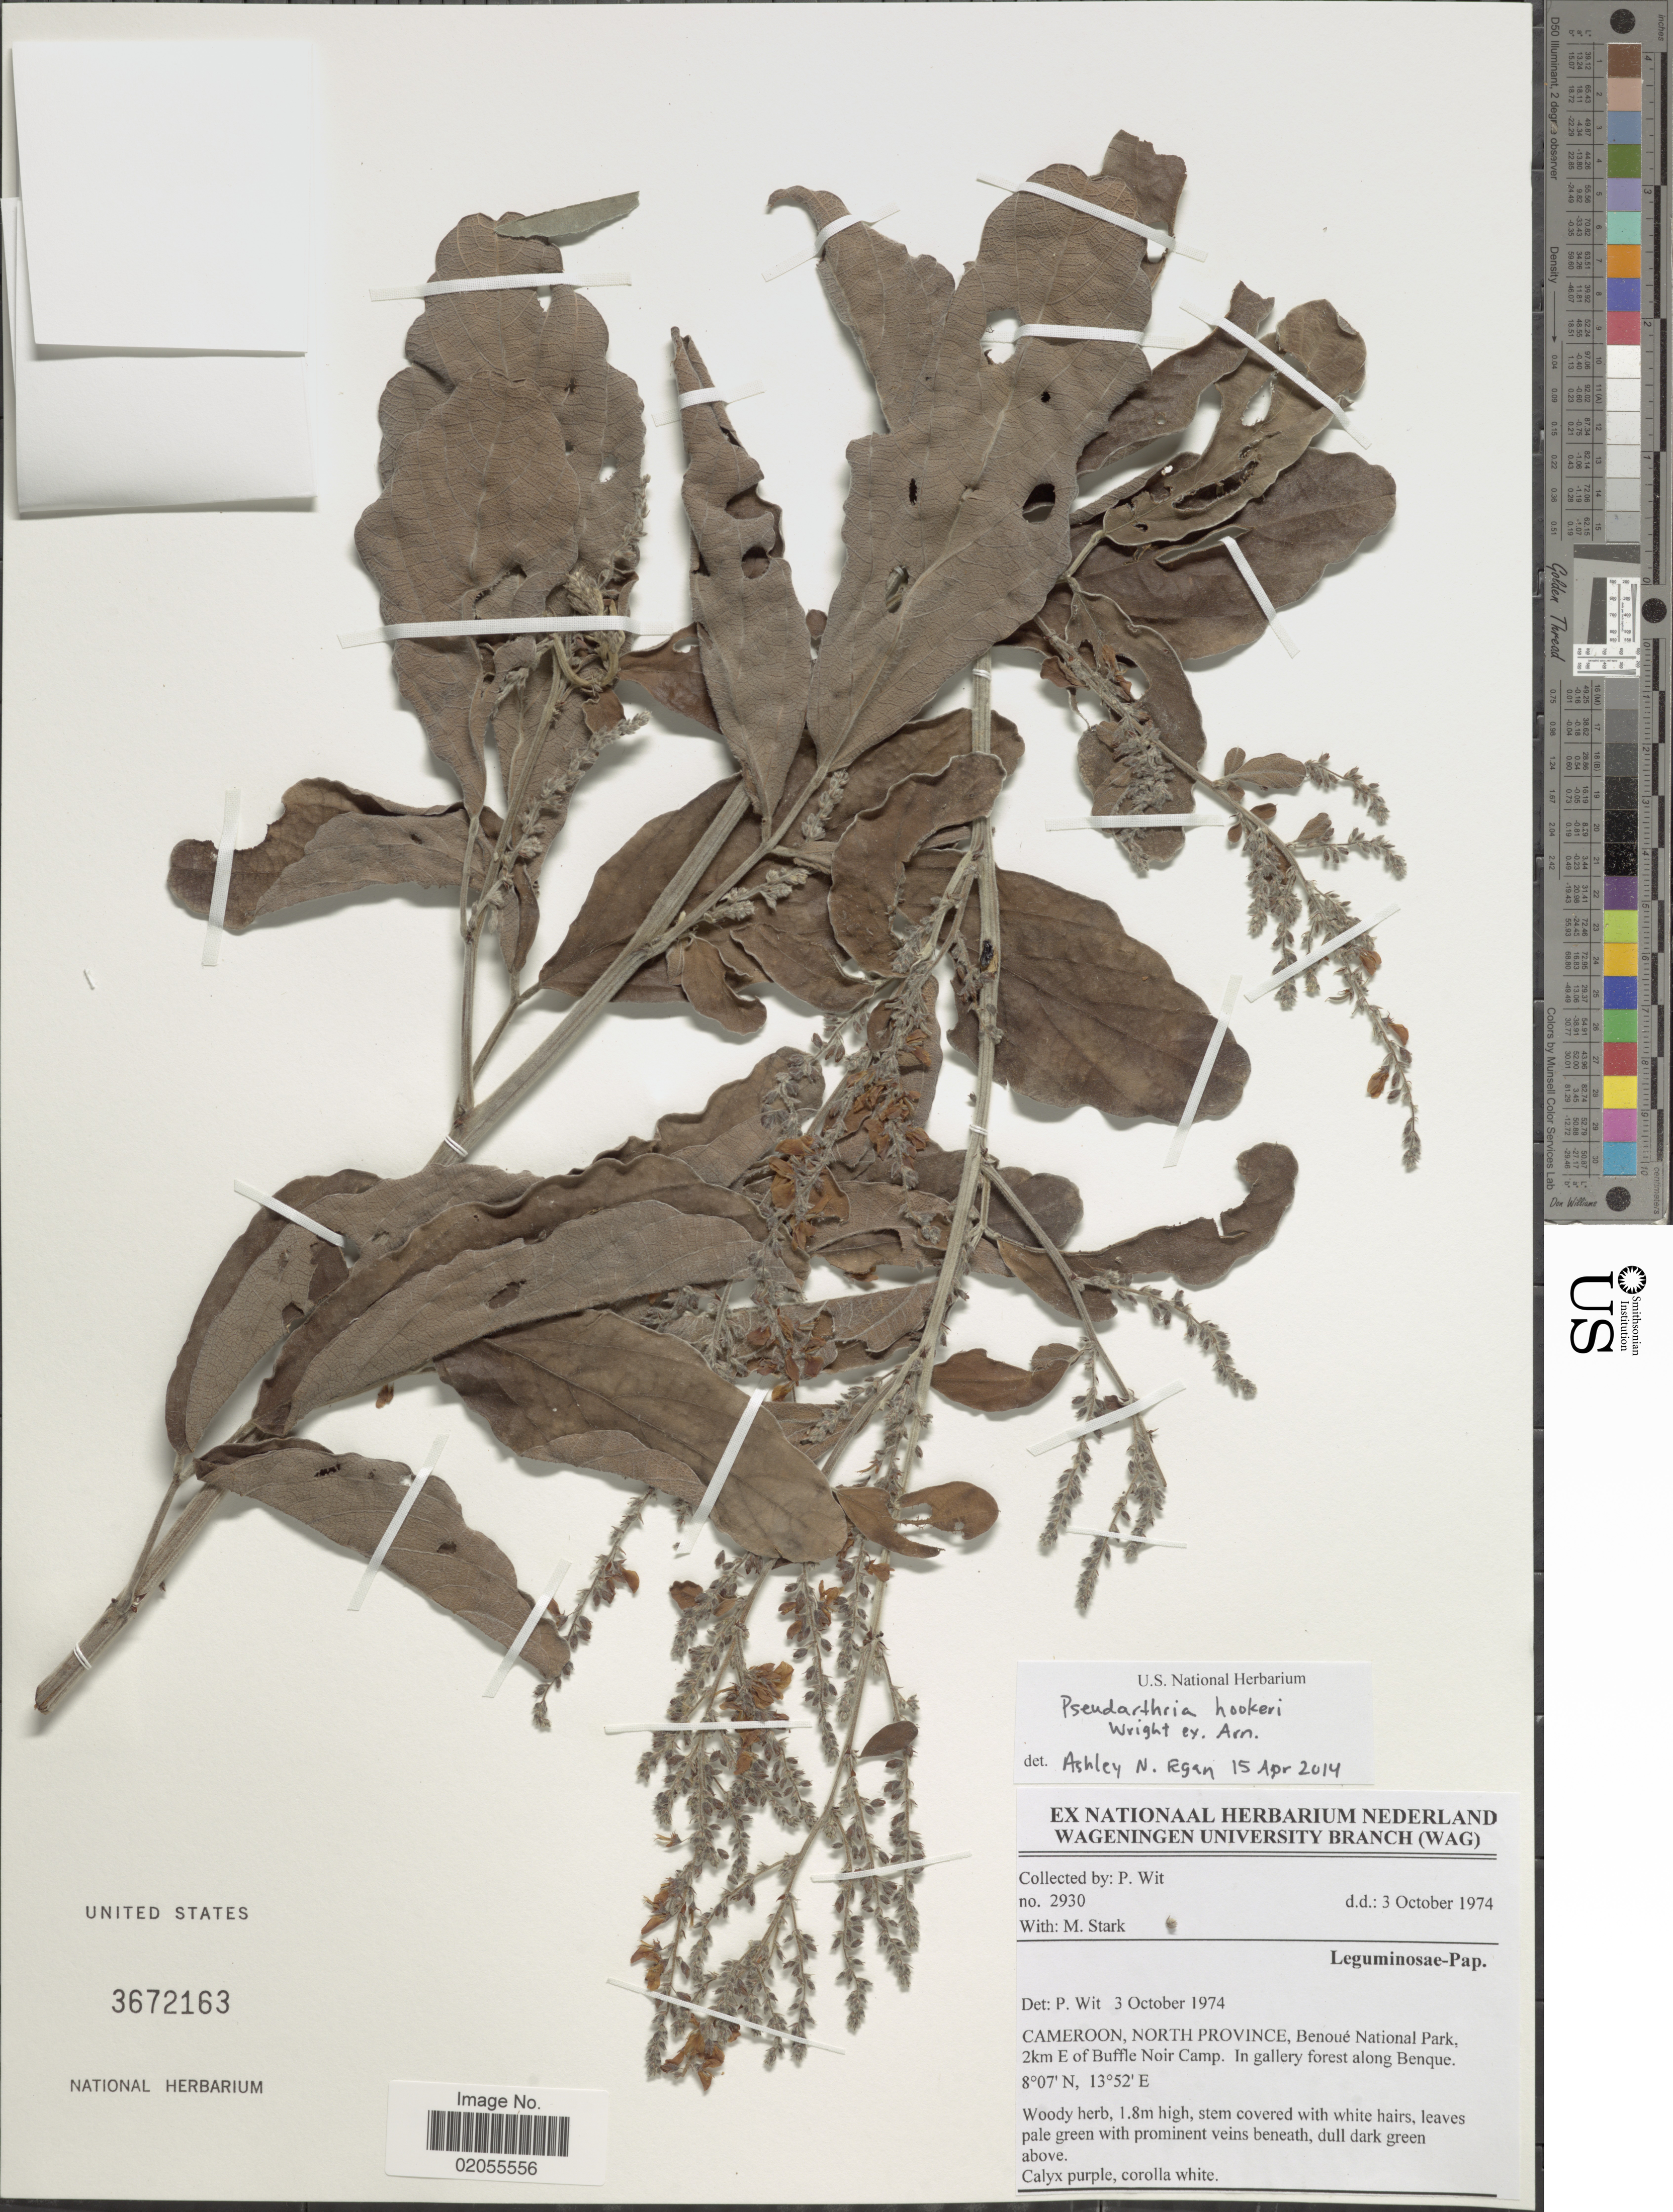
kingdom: Plantae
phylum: Tracheophyta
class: Magnoliopsida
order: Fabales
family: Fabaceae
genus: Pseudarthria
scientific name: Pseudarthria hookeri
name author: Wight & Arn.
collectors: P. Wit & M. Stark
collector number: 2930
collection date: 1974-10-03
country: Cameroon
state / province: Nord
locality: Benoue National Park, 2 km E of Buffle Noir Camp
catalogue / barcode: US 3672163